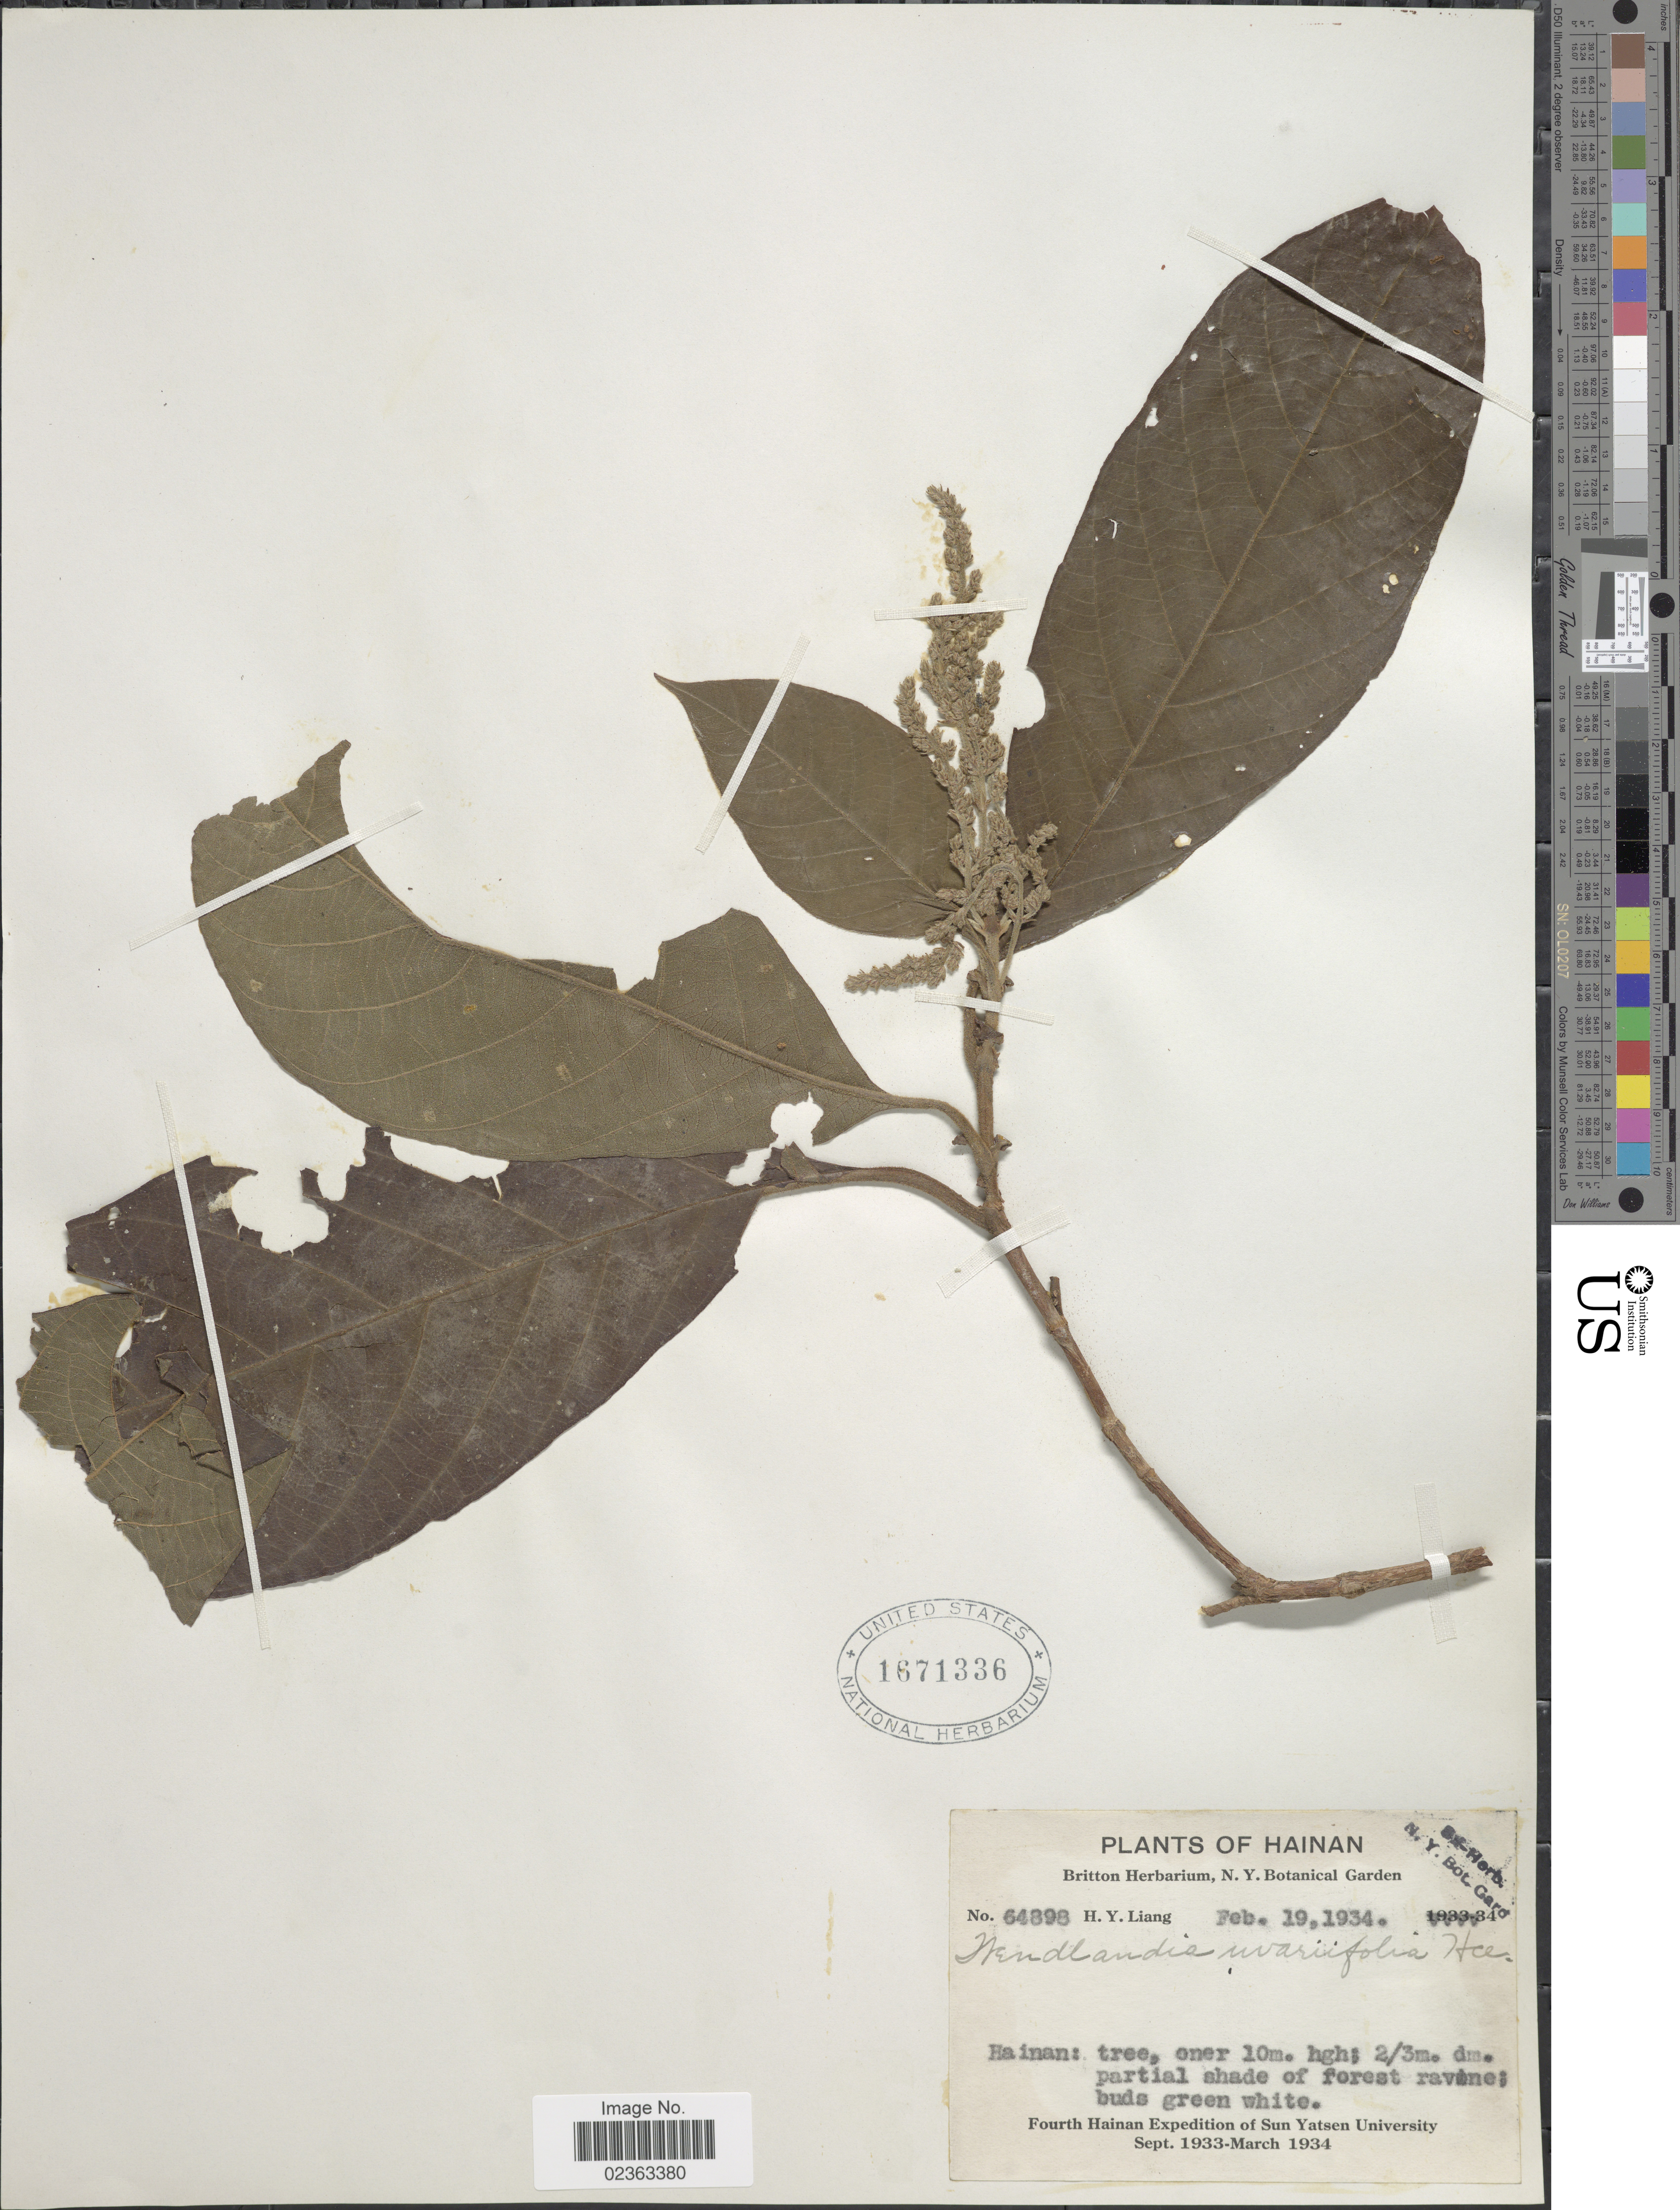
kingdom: Plantae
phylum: Tracheophyta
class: Magnoliopsida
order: Gentianales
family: Rubiaceae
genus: Wendlandia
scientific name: Wendlandia uvariifolia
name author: Hance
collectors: H. Y. Liang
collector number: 64898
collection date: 1934-02-19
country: China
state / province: Hainan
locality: Partial shade of forest ravine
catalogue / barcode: US 1671336